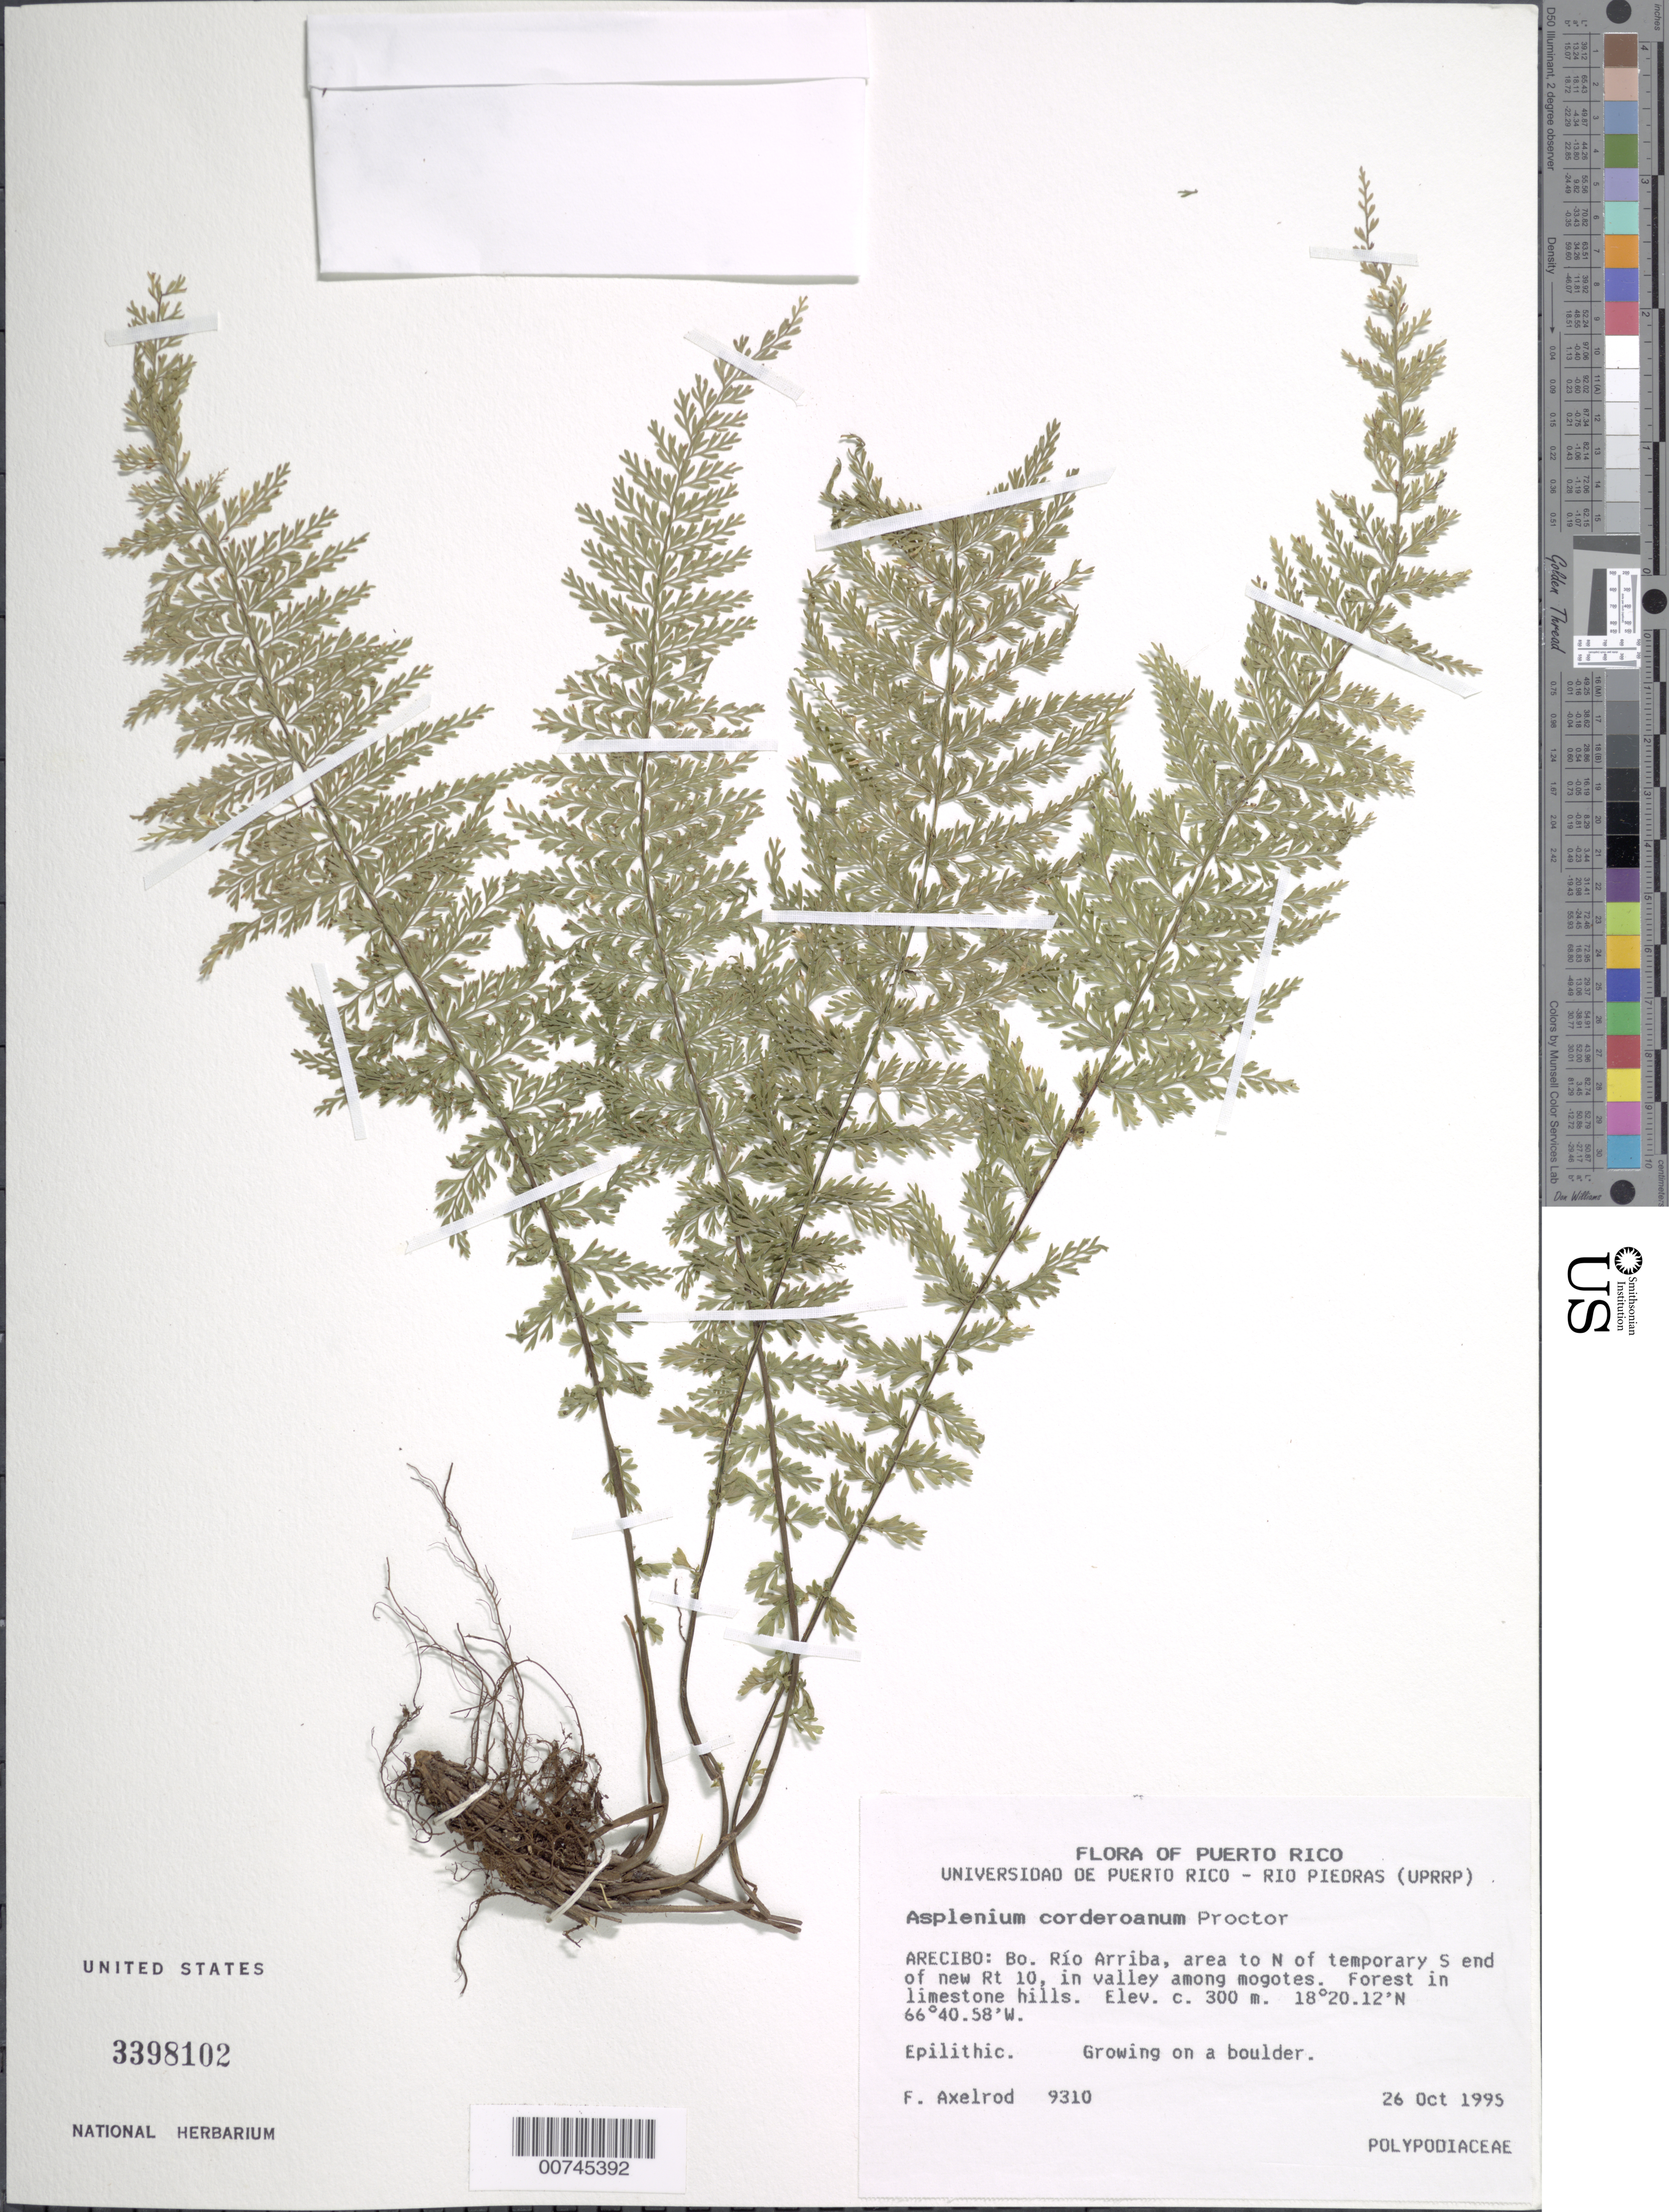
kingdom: Plantae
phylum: Tracheophyta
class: Polypodiopsida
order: Polypodiales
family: Aspleniaceae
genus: Asplenium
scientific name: Asplenium corderoanum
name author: Proctor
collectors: F. S. Axelrod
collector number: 9310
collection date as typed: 26 Oct 1995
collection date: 1995-10-26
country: Puerto Rico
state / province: Arecibo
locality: Barrio Río Arriba, area to N of temporary S end of new Rt 10, in valley among mogotes. Forest in limestone hills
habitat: Growing on a boulder; epilithic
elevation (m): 300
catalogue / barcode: US 3398102